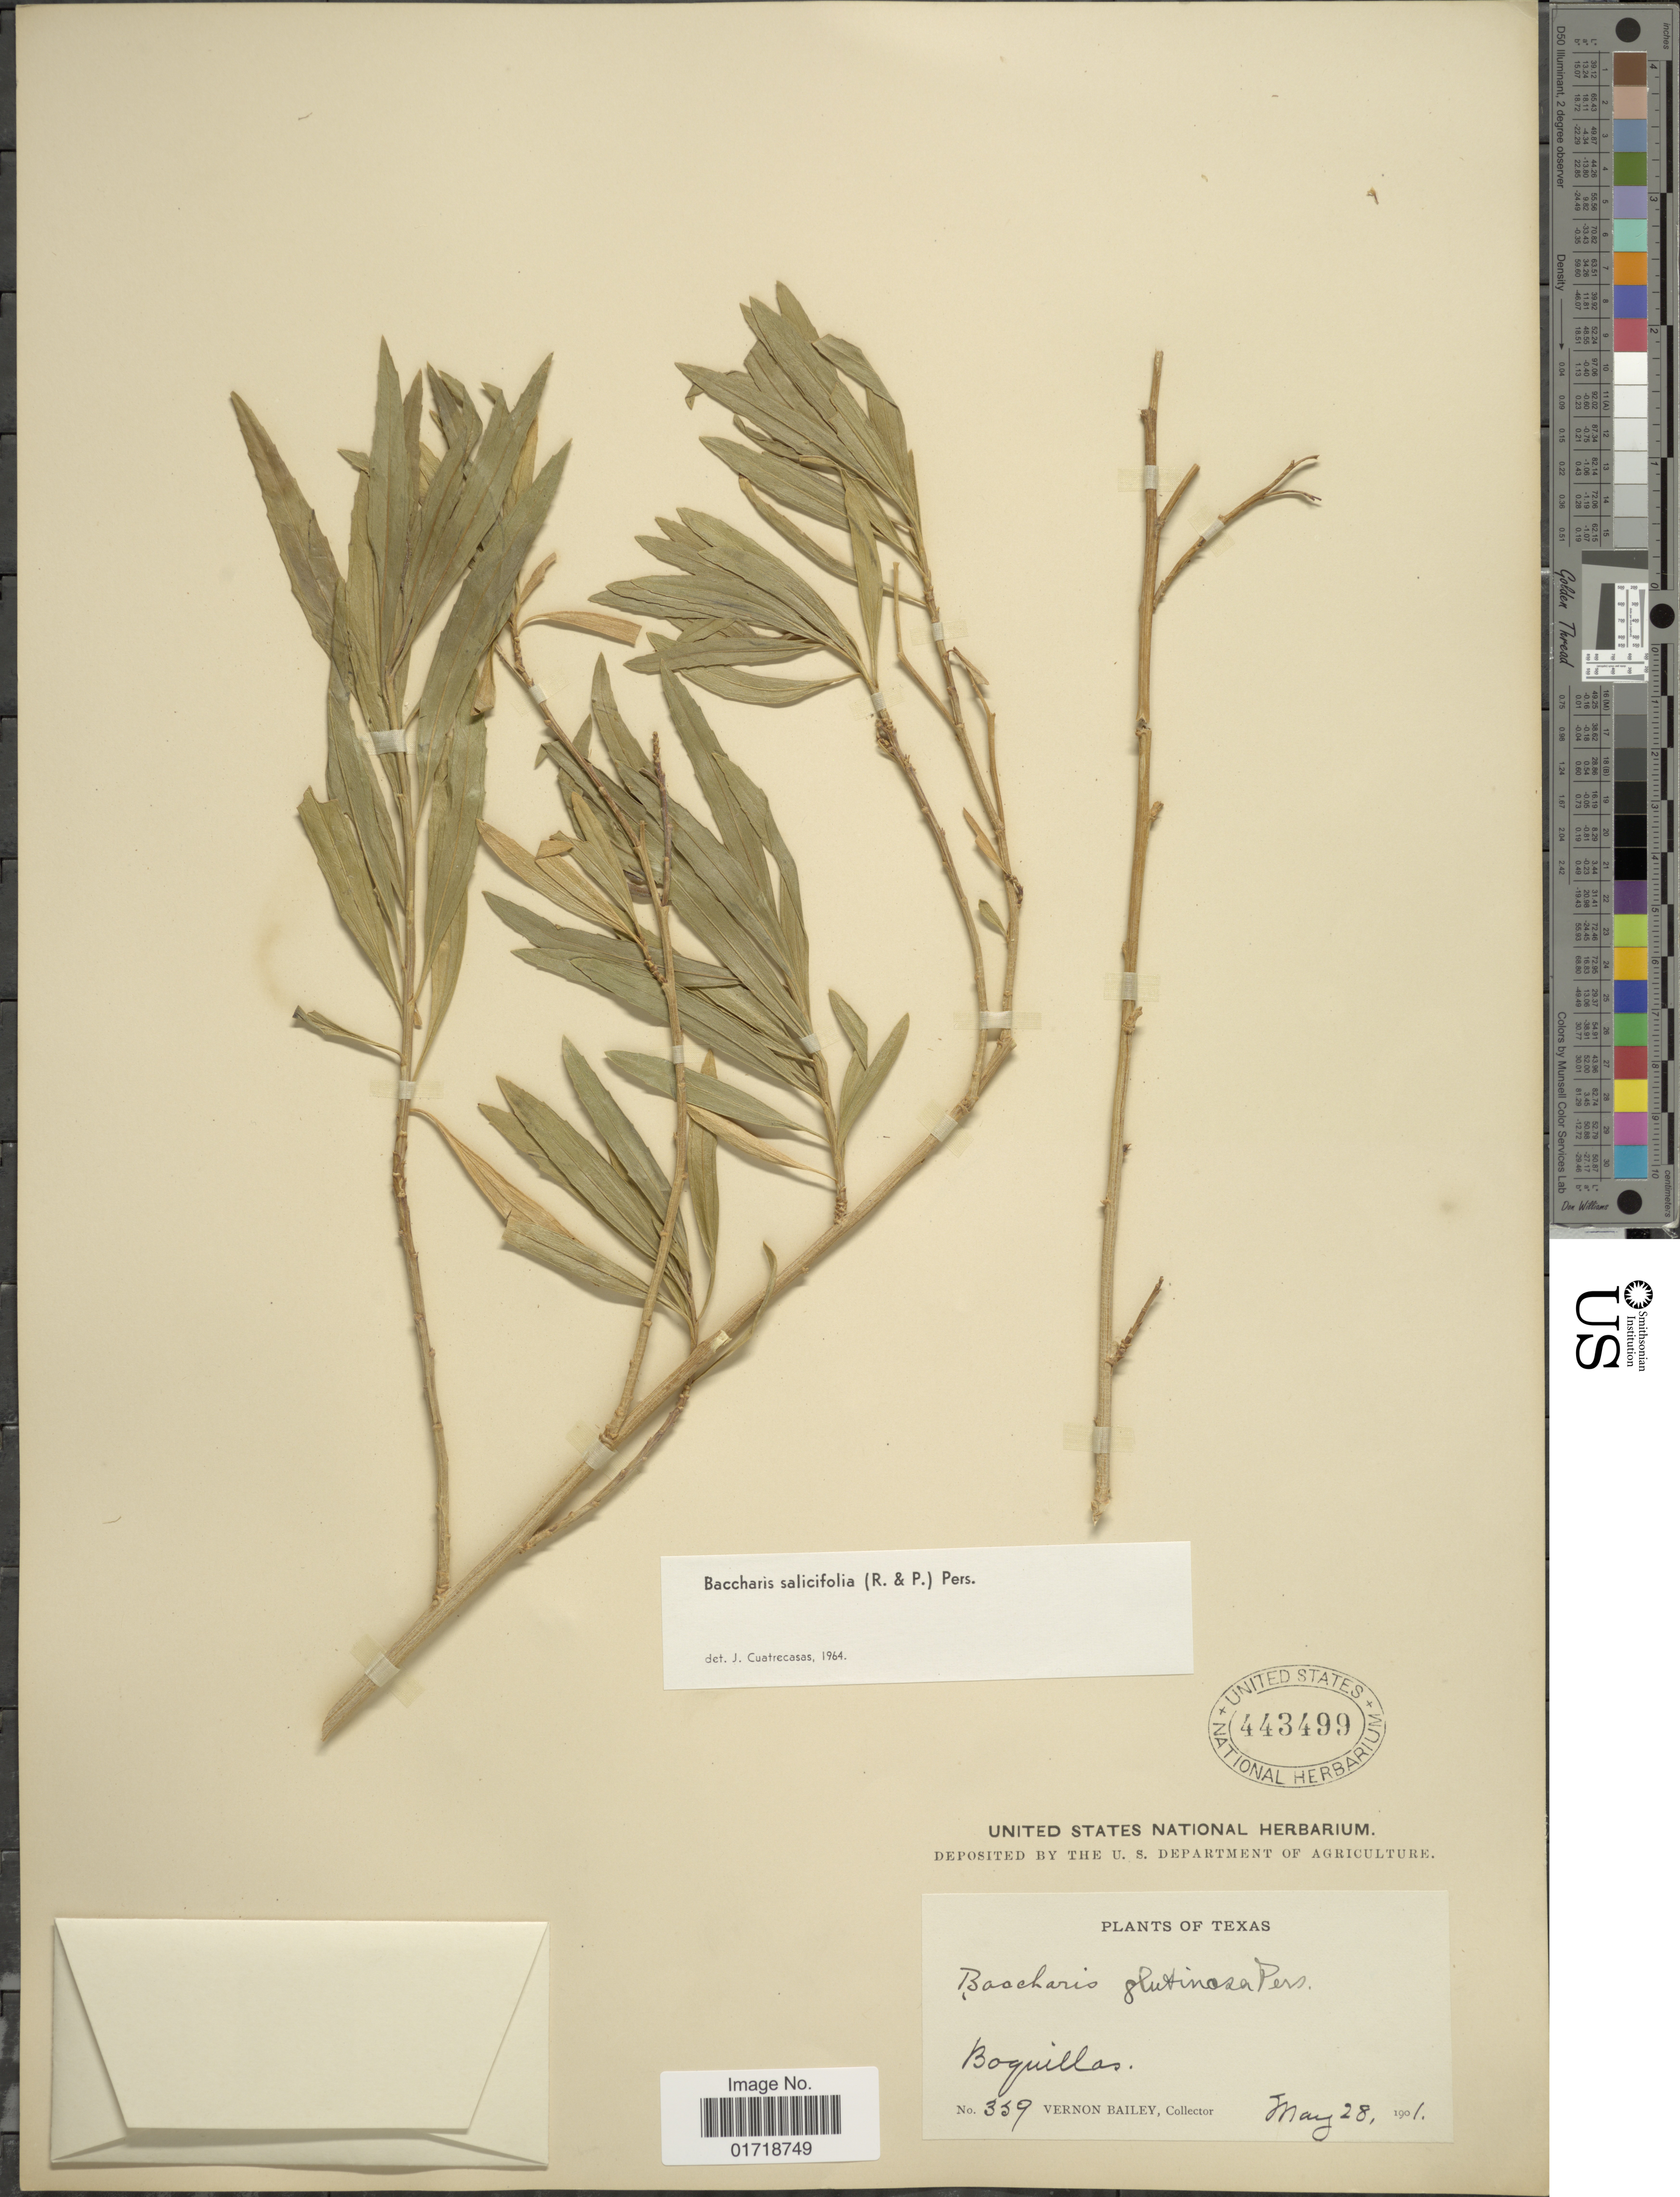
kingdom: Plantae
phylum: Tracheophyta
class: Magnoliopsida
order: Asterales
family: Asteraceae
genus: Baccharis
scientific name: Baccharis glutinosa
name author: Pers.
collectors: V. O. Bailey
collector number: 359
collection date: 1901-05-28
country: United States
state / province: Texas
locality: Boquillas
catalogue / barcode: US 443499